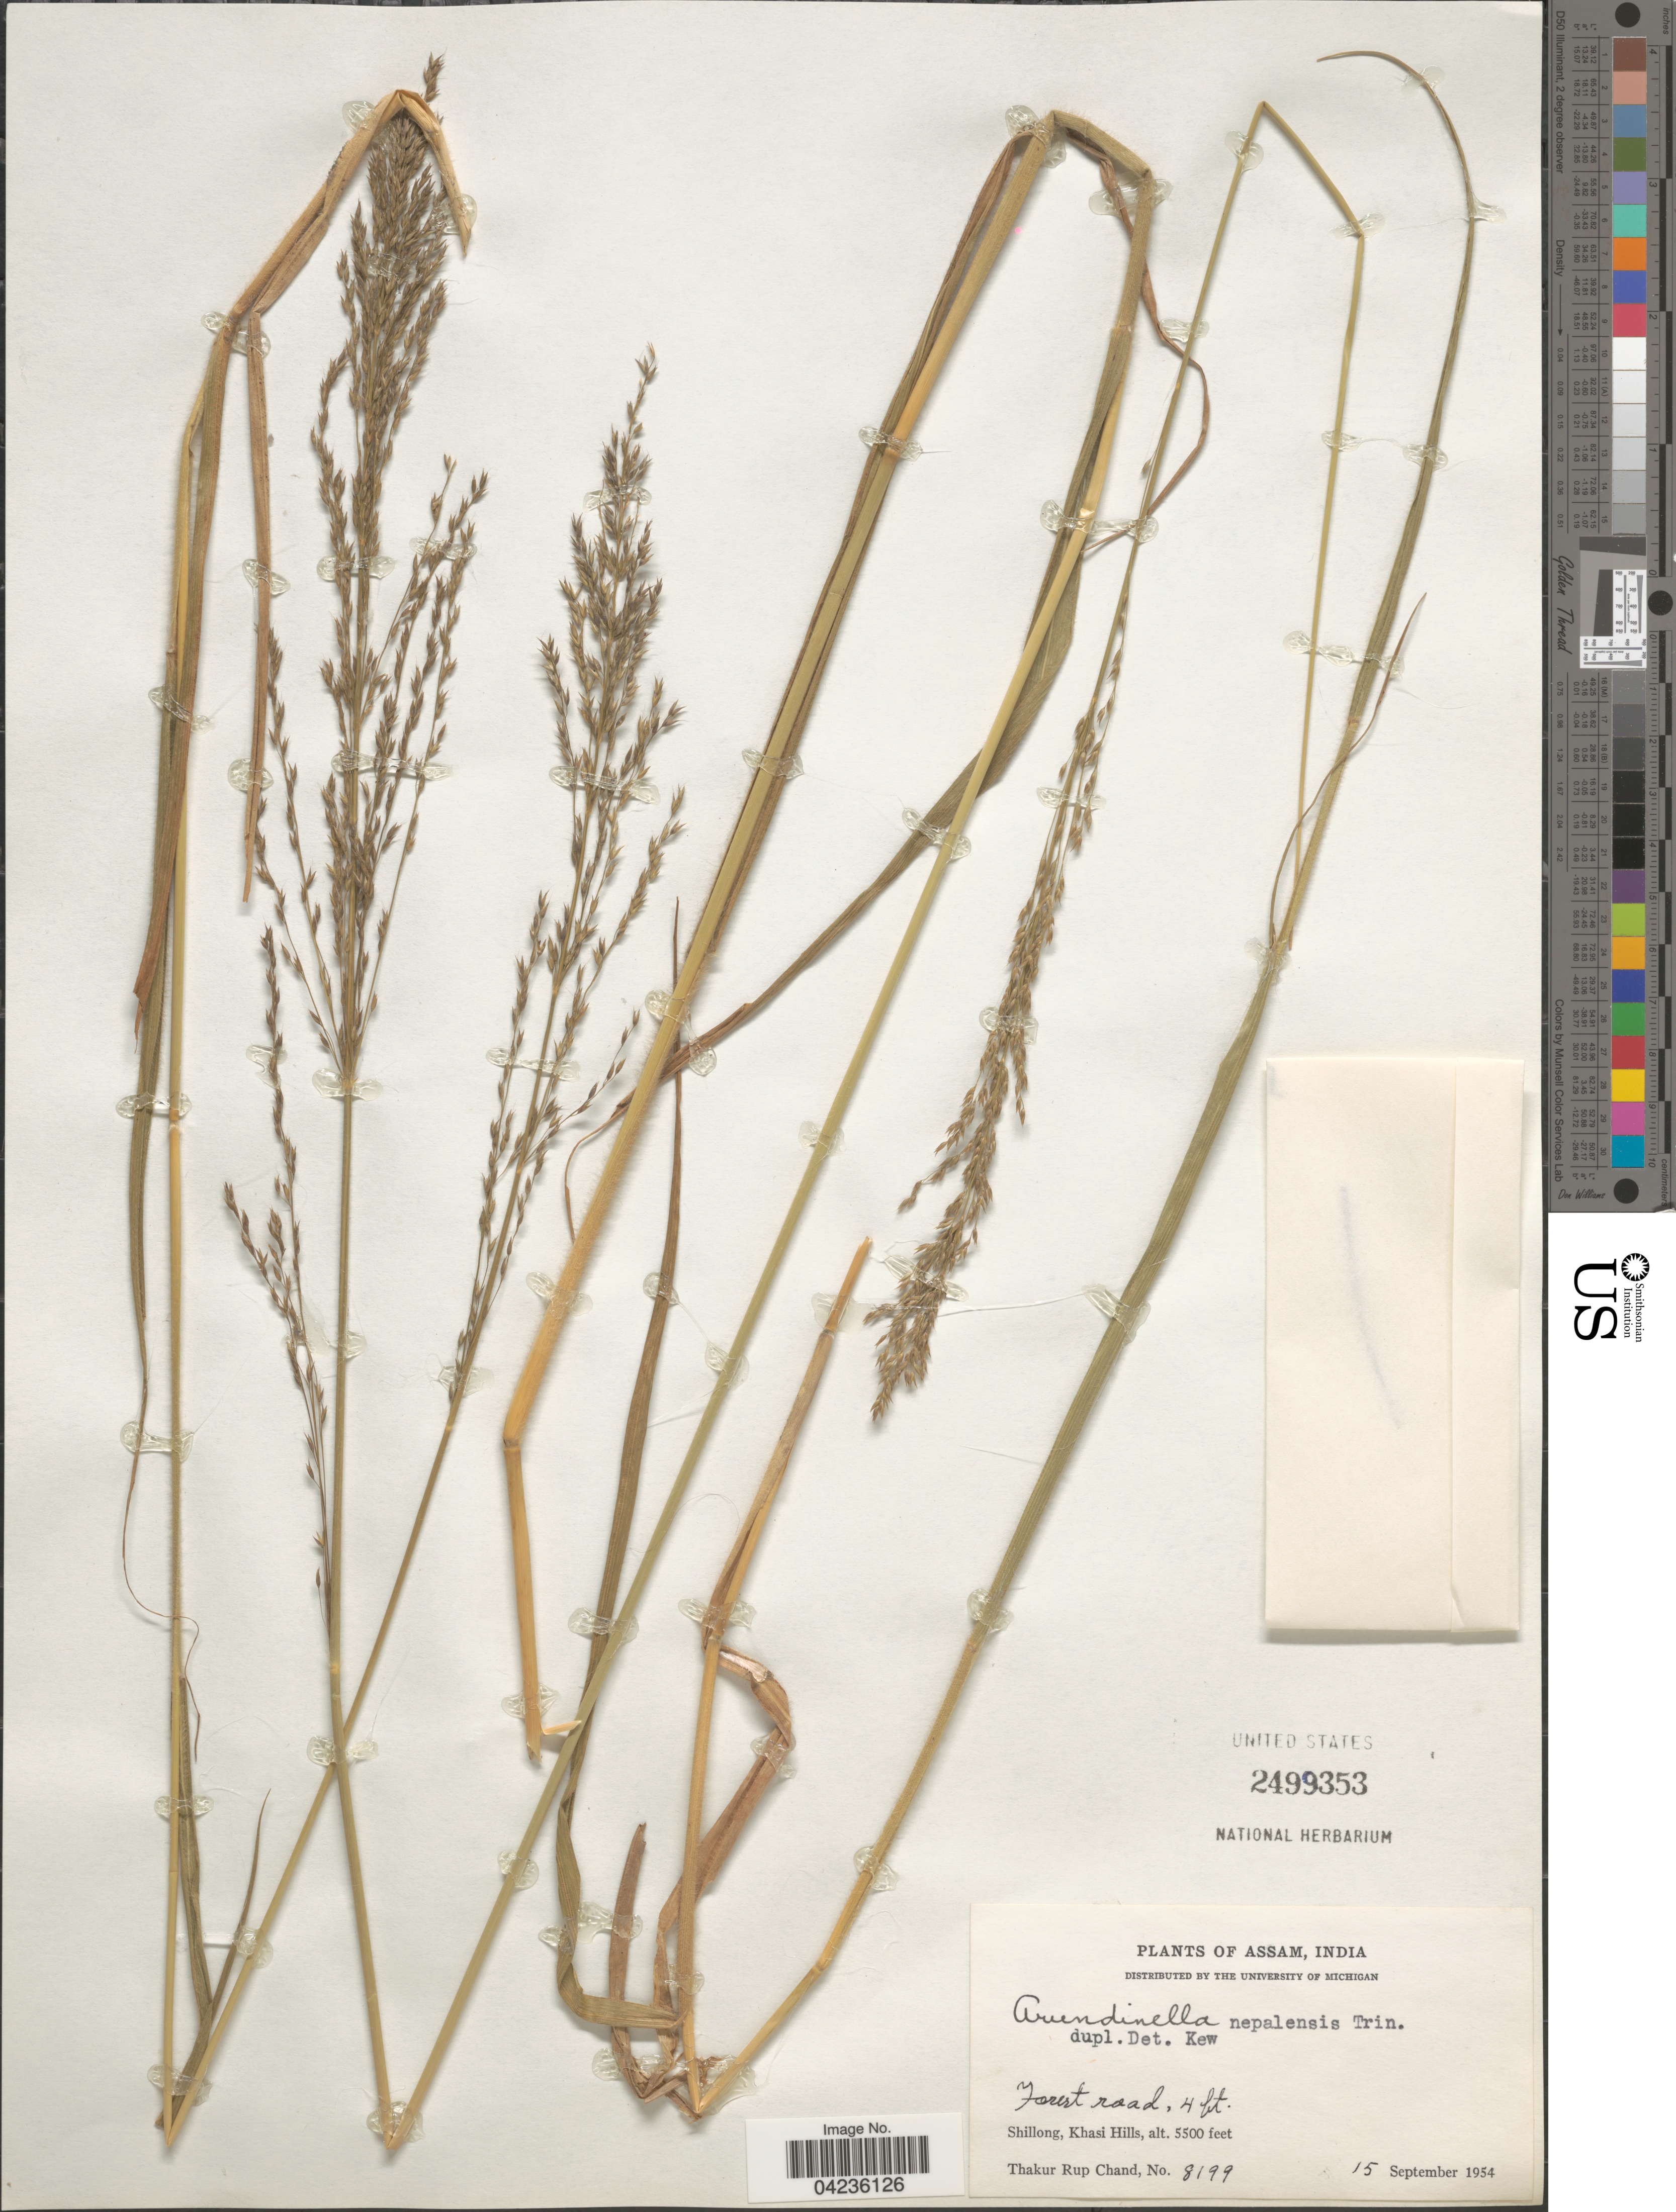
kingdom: Plantae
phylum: Tracheophyta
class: Liliopsida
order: Poales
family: Poaceae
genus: Arundinella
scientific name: Arundinella nepalensis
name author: Trin.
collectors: T. R. Chand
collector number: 8199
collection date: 1954-09-15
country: India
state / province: Meghalaya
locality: Shillong, Khasi Hills.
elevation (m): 1676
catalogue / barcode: US 2499353